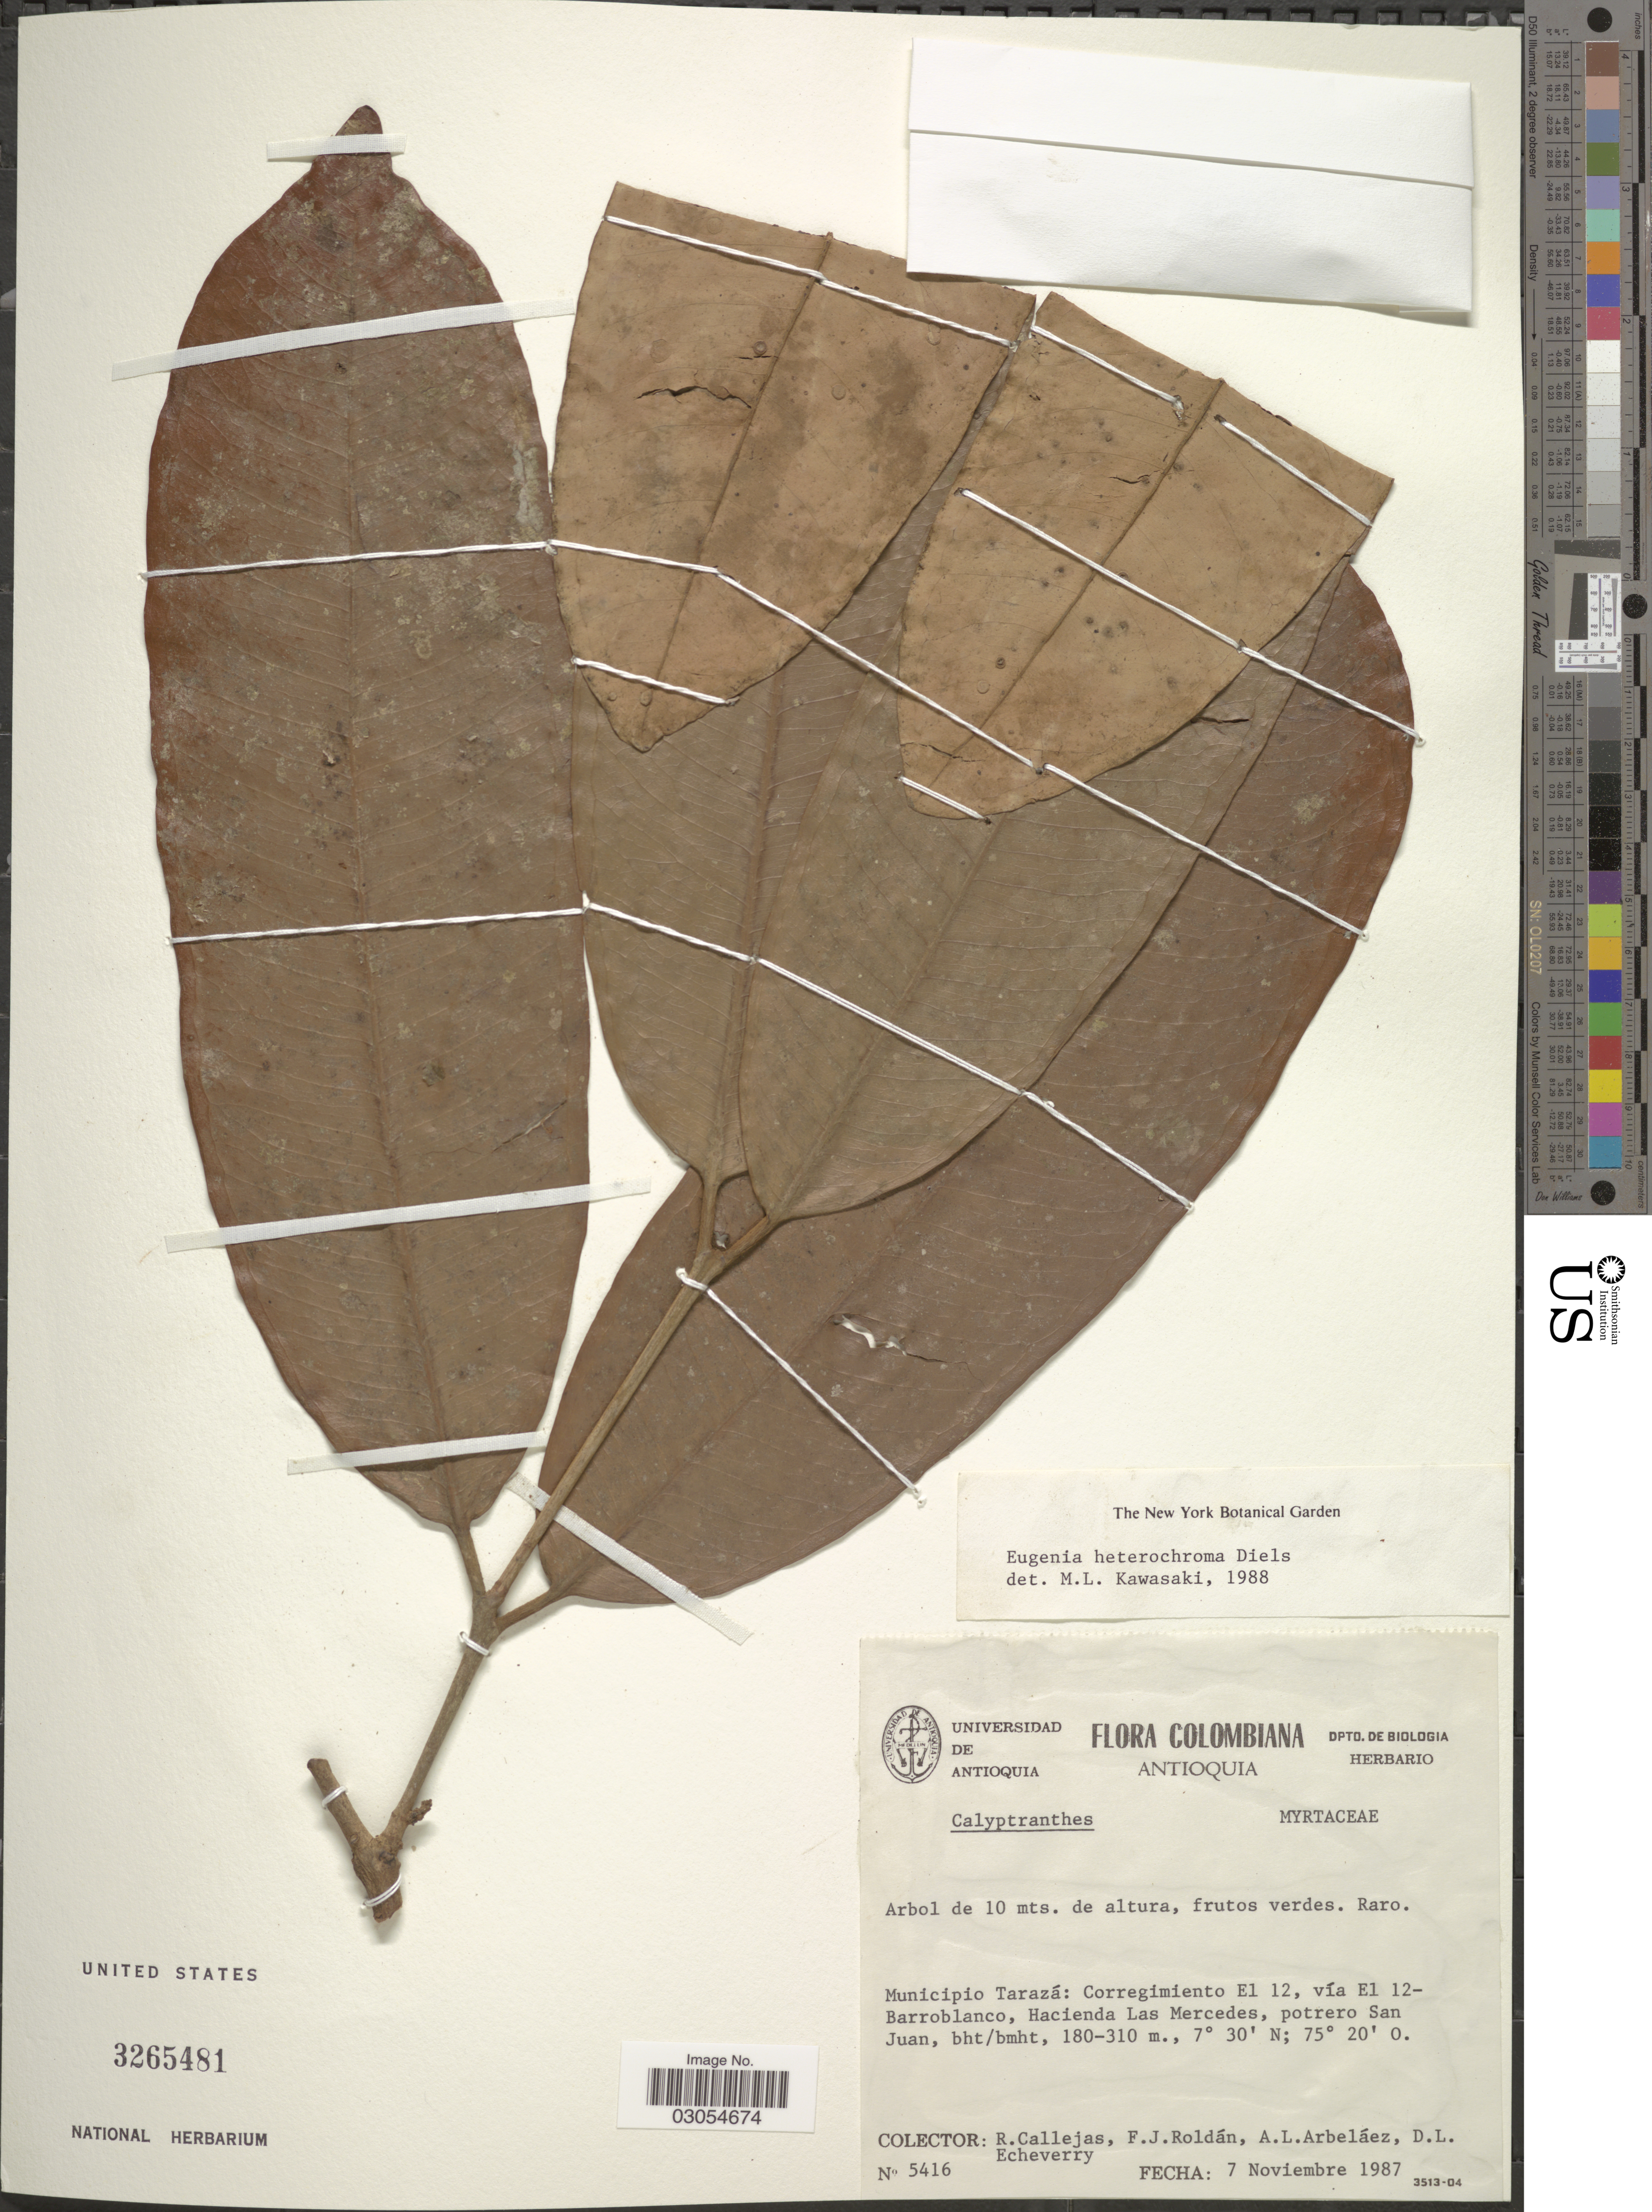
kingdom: Plantae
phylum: Tracheophyta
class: Magnoliopsida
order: Myrtales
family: Myrtaceae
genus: Eugenia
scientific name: Eugenia heterochroma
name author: Diels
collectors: R. Callejas, F. J. Roldán, A. Arbeláez Alvarez & D. Echeverry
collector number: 5416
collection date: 1987-11-07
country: Colombia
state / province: Antioquia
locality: Municipio Tarazá: Corregimiento El 12, vía El 12-Barroblanco, Hacienda Las Mercedes, potrero San Juan.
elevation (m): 180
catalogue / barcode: US 3265481